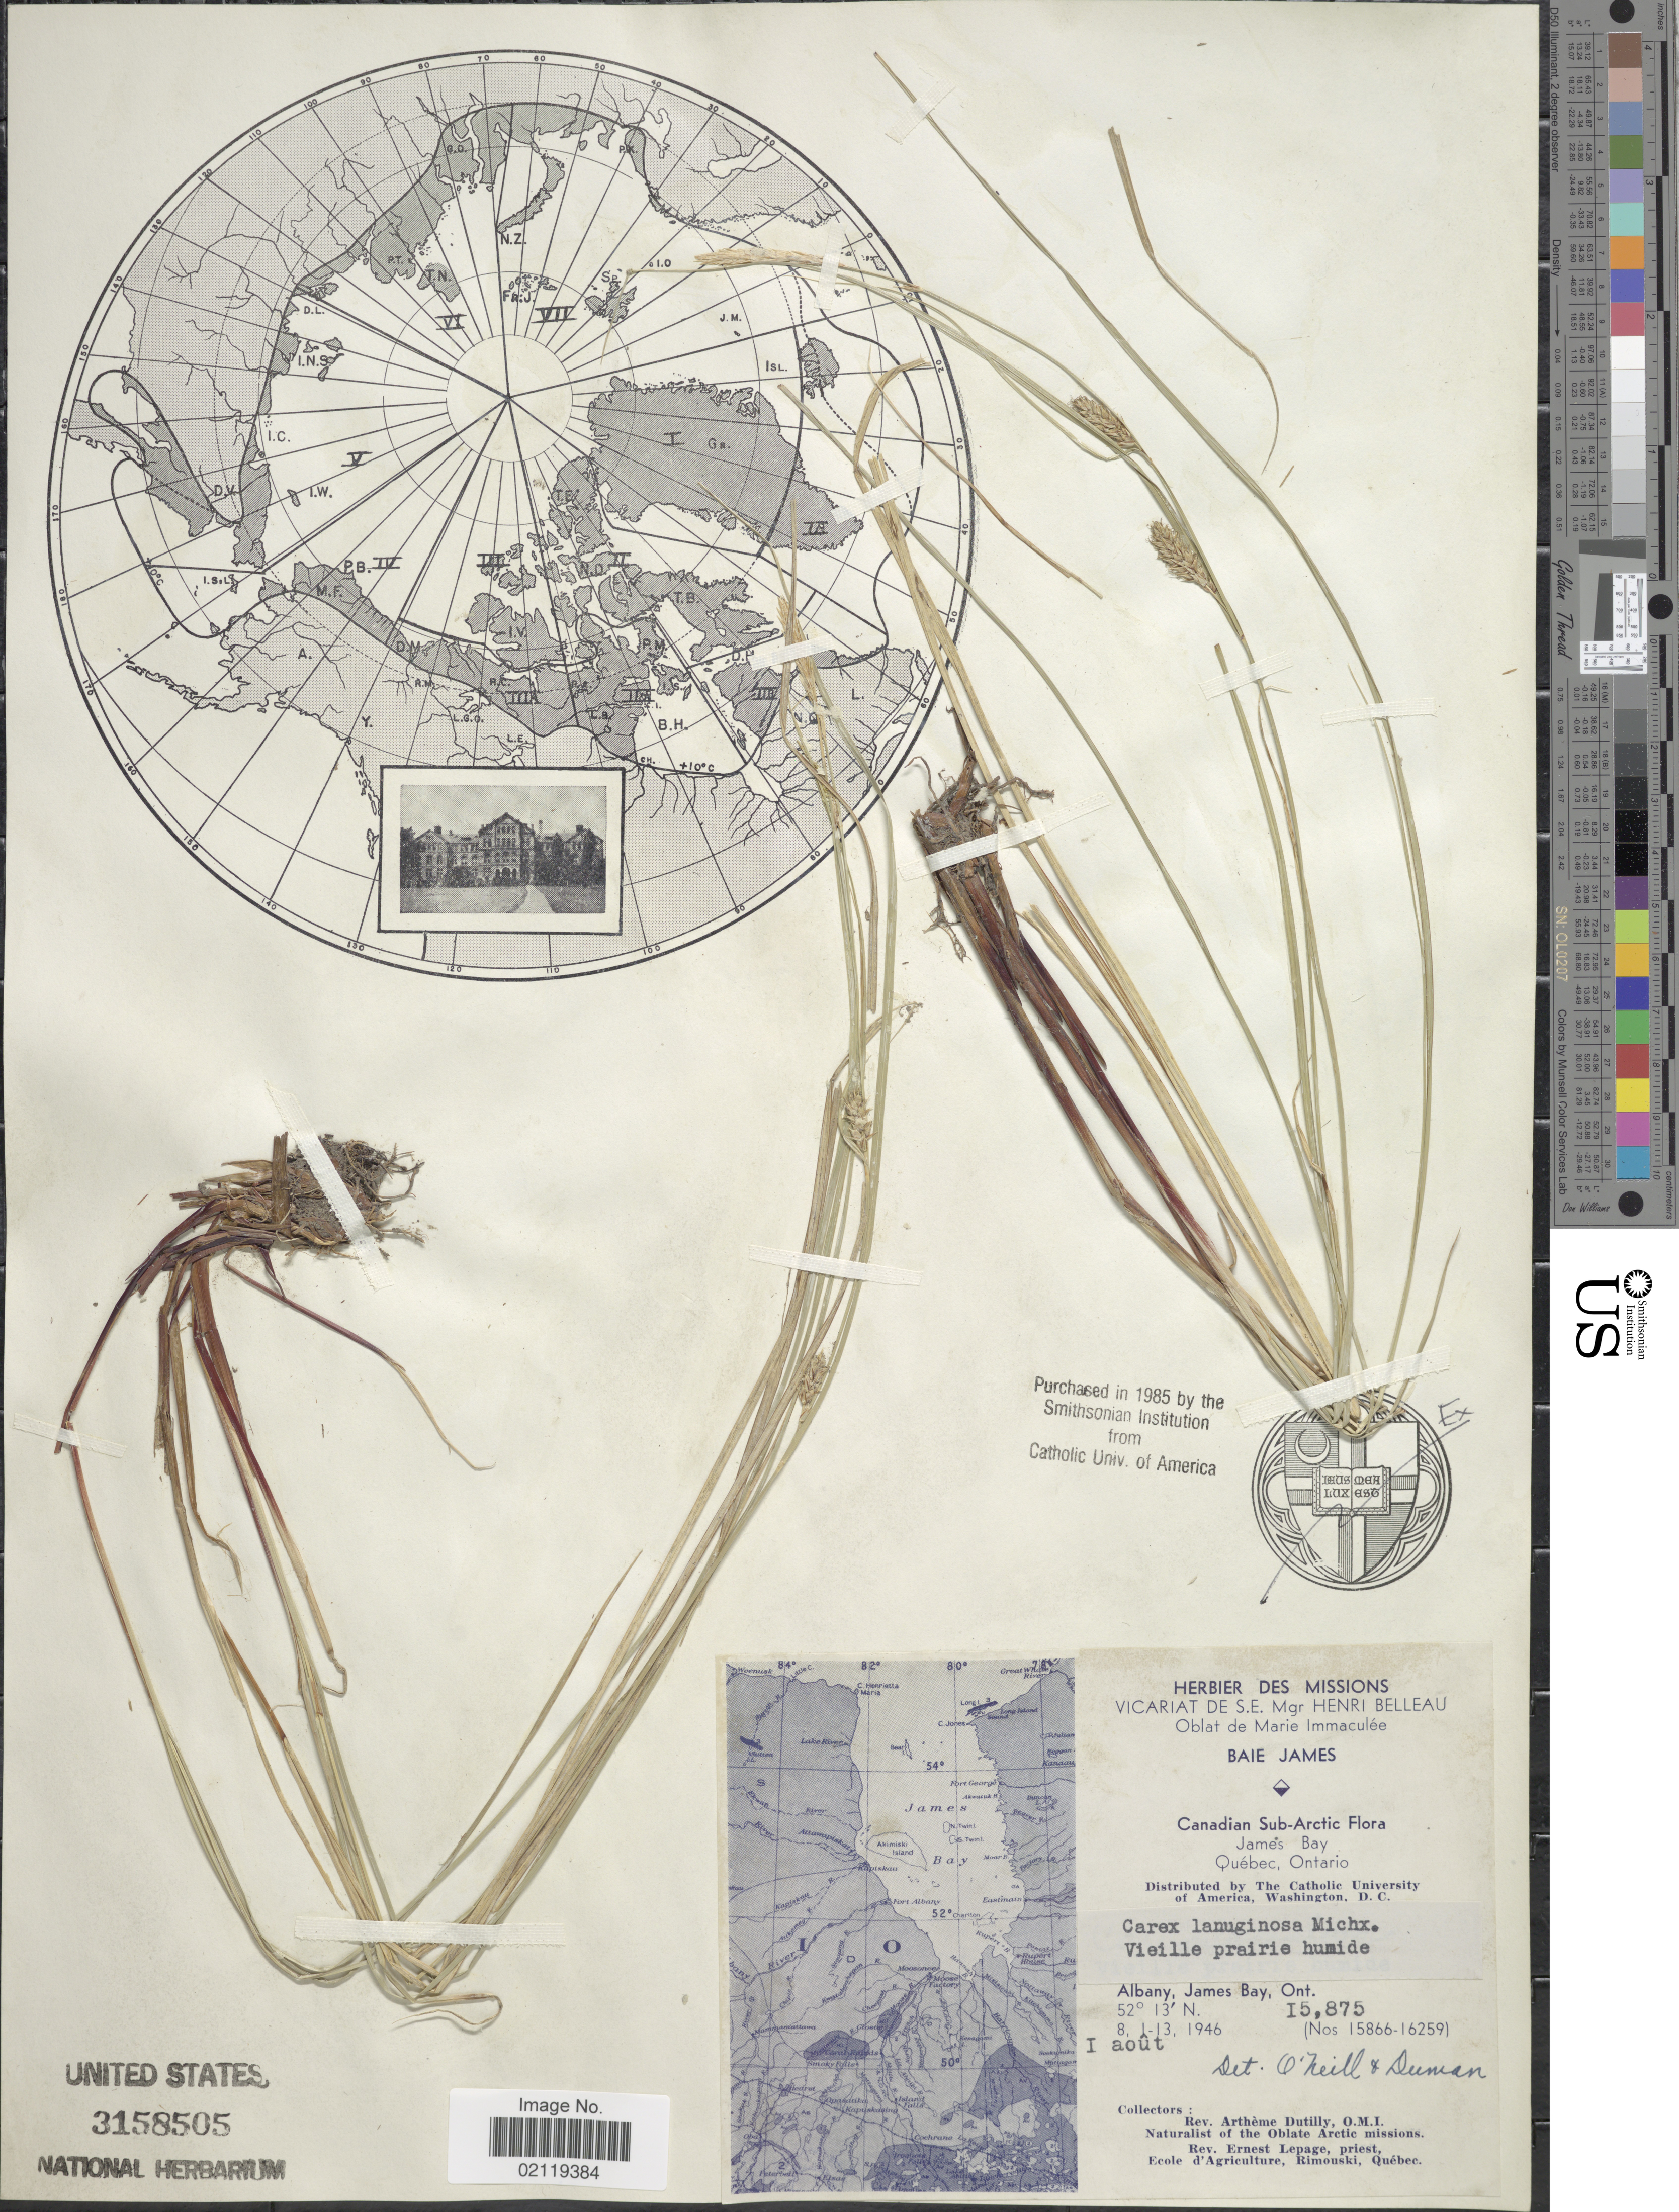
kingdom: Plantae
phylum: Tracheophyta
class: Liliopsida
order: Poales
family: Cyperaceae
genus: Carex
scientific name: Carex pellita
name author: Muhl. ex Willd.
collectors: A. Dutilly & E. Lepage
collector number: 15875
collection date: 1946-08-01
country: Canada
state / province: Ontario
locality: Canadian Sub-Arctic. James Bay. Albany, James Bay, Ont.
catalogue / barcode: US 3158505